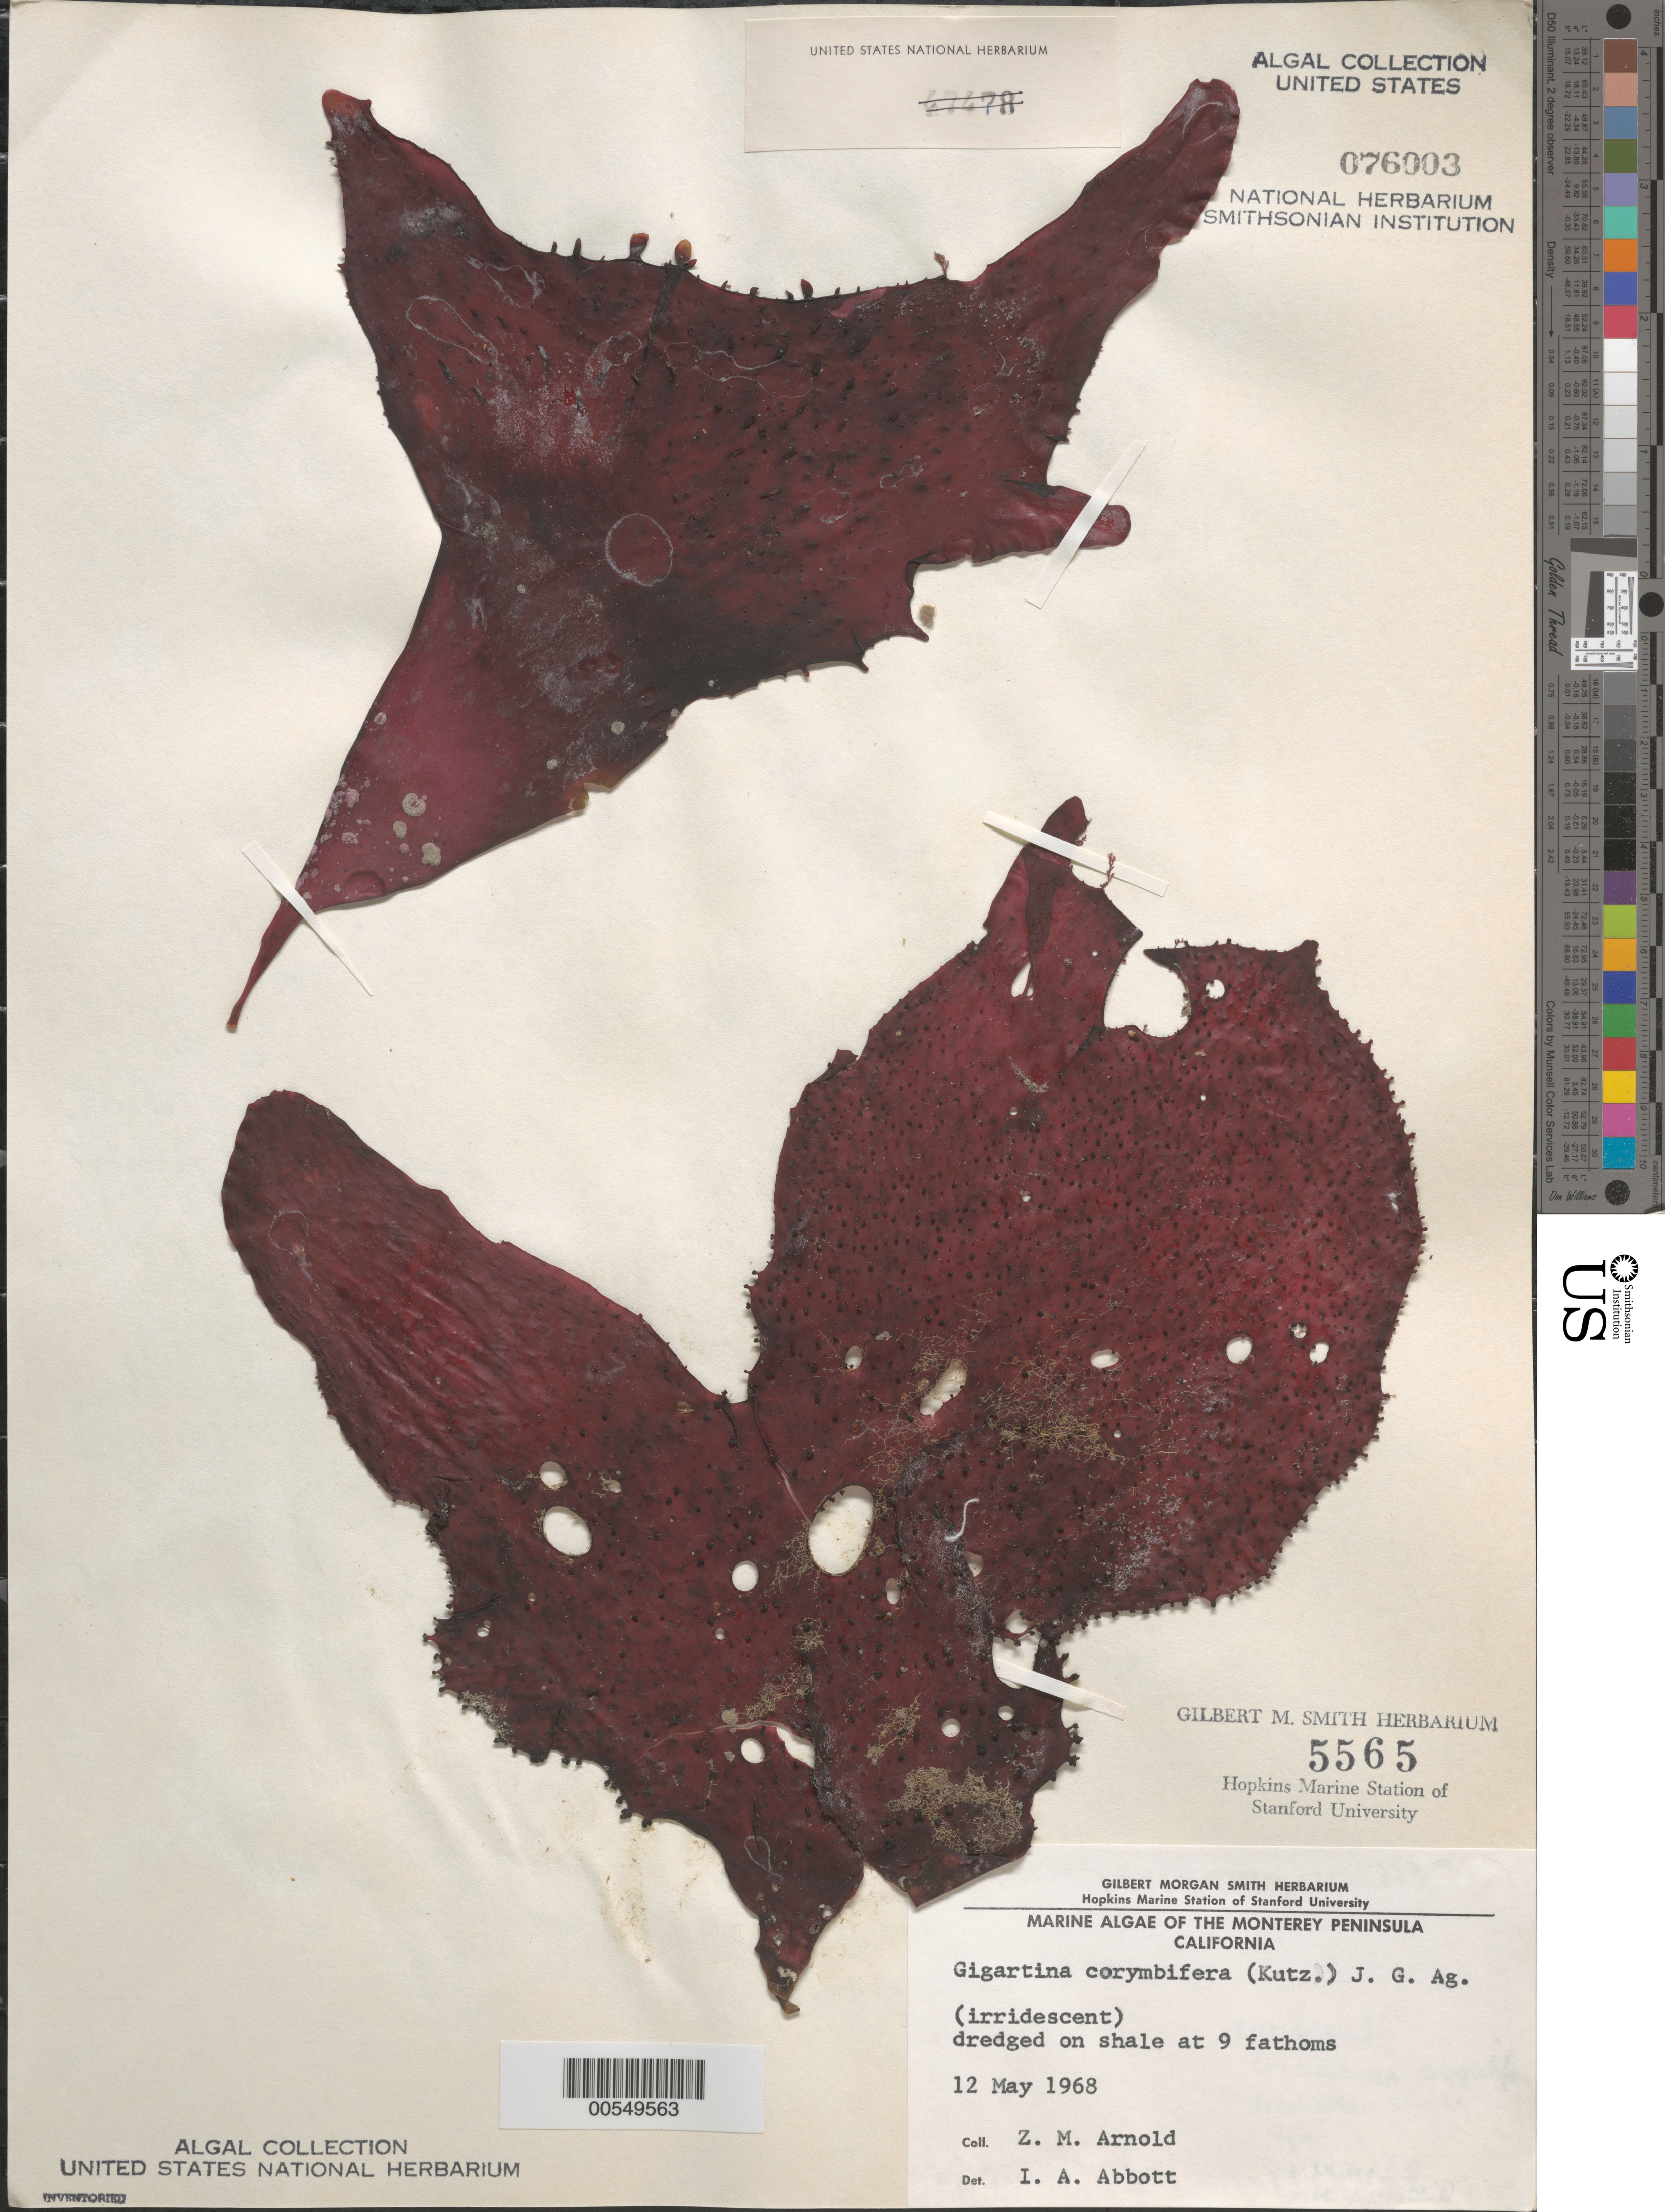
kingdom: Plantae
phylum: Rhodophyta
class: Florideophyceae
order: Gigartinales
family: Gigartinaceae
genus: Chondracanthus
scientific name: Chondracanthus corymbiferus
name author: (Kütz.) Guiry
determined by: Algae name updating Project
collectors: Z. M. Arnold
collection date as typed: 12 May 1968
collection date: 1968-05-12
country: United States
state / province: California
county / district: Monterey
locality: Off Monterey Peninsula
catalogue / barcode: US 76003